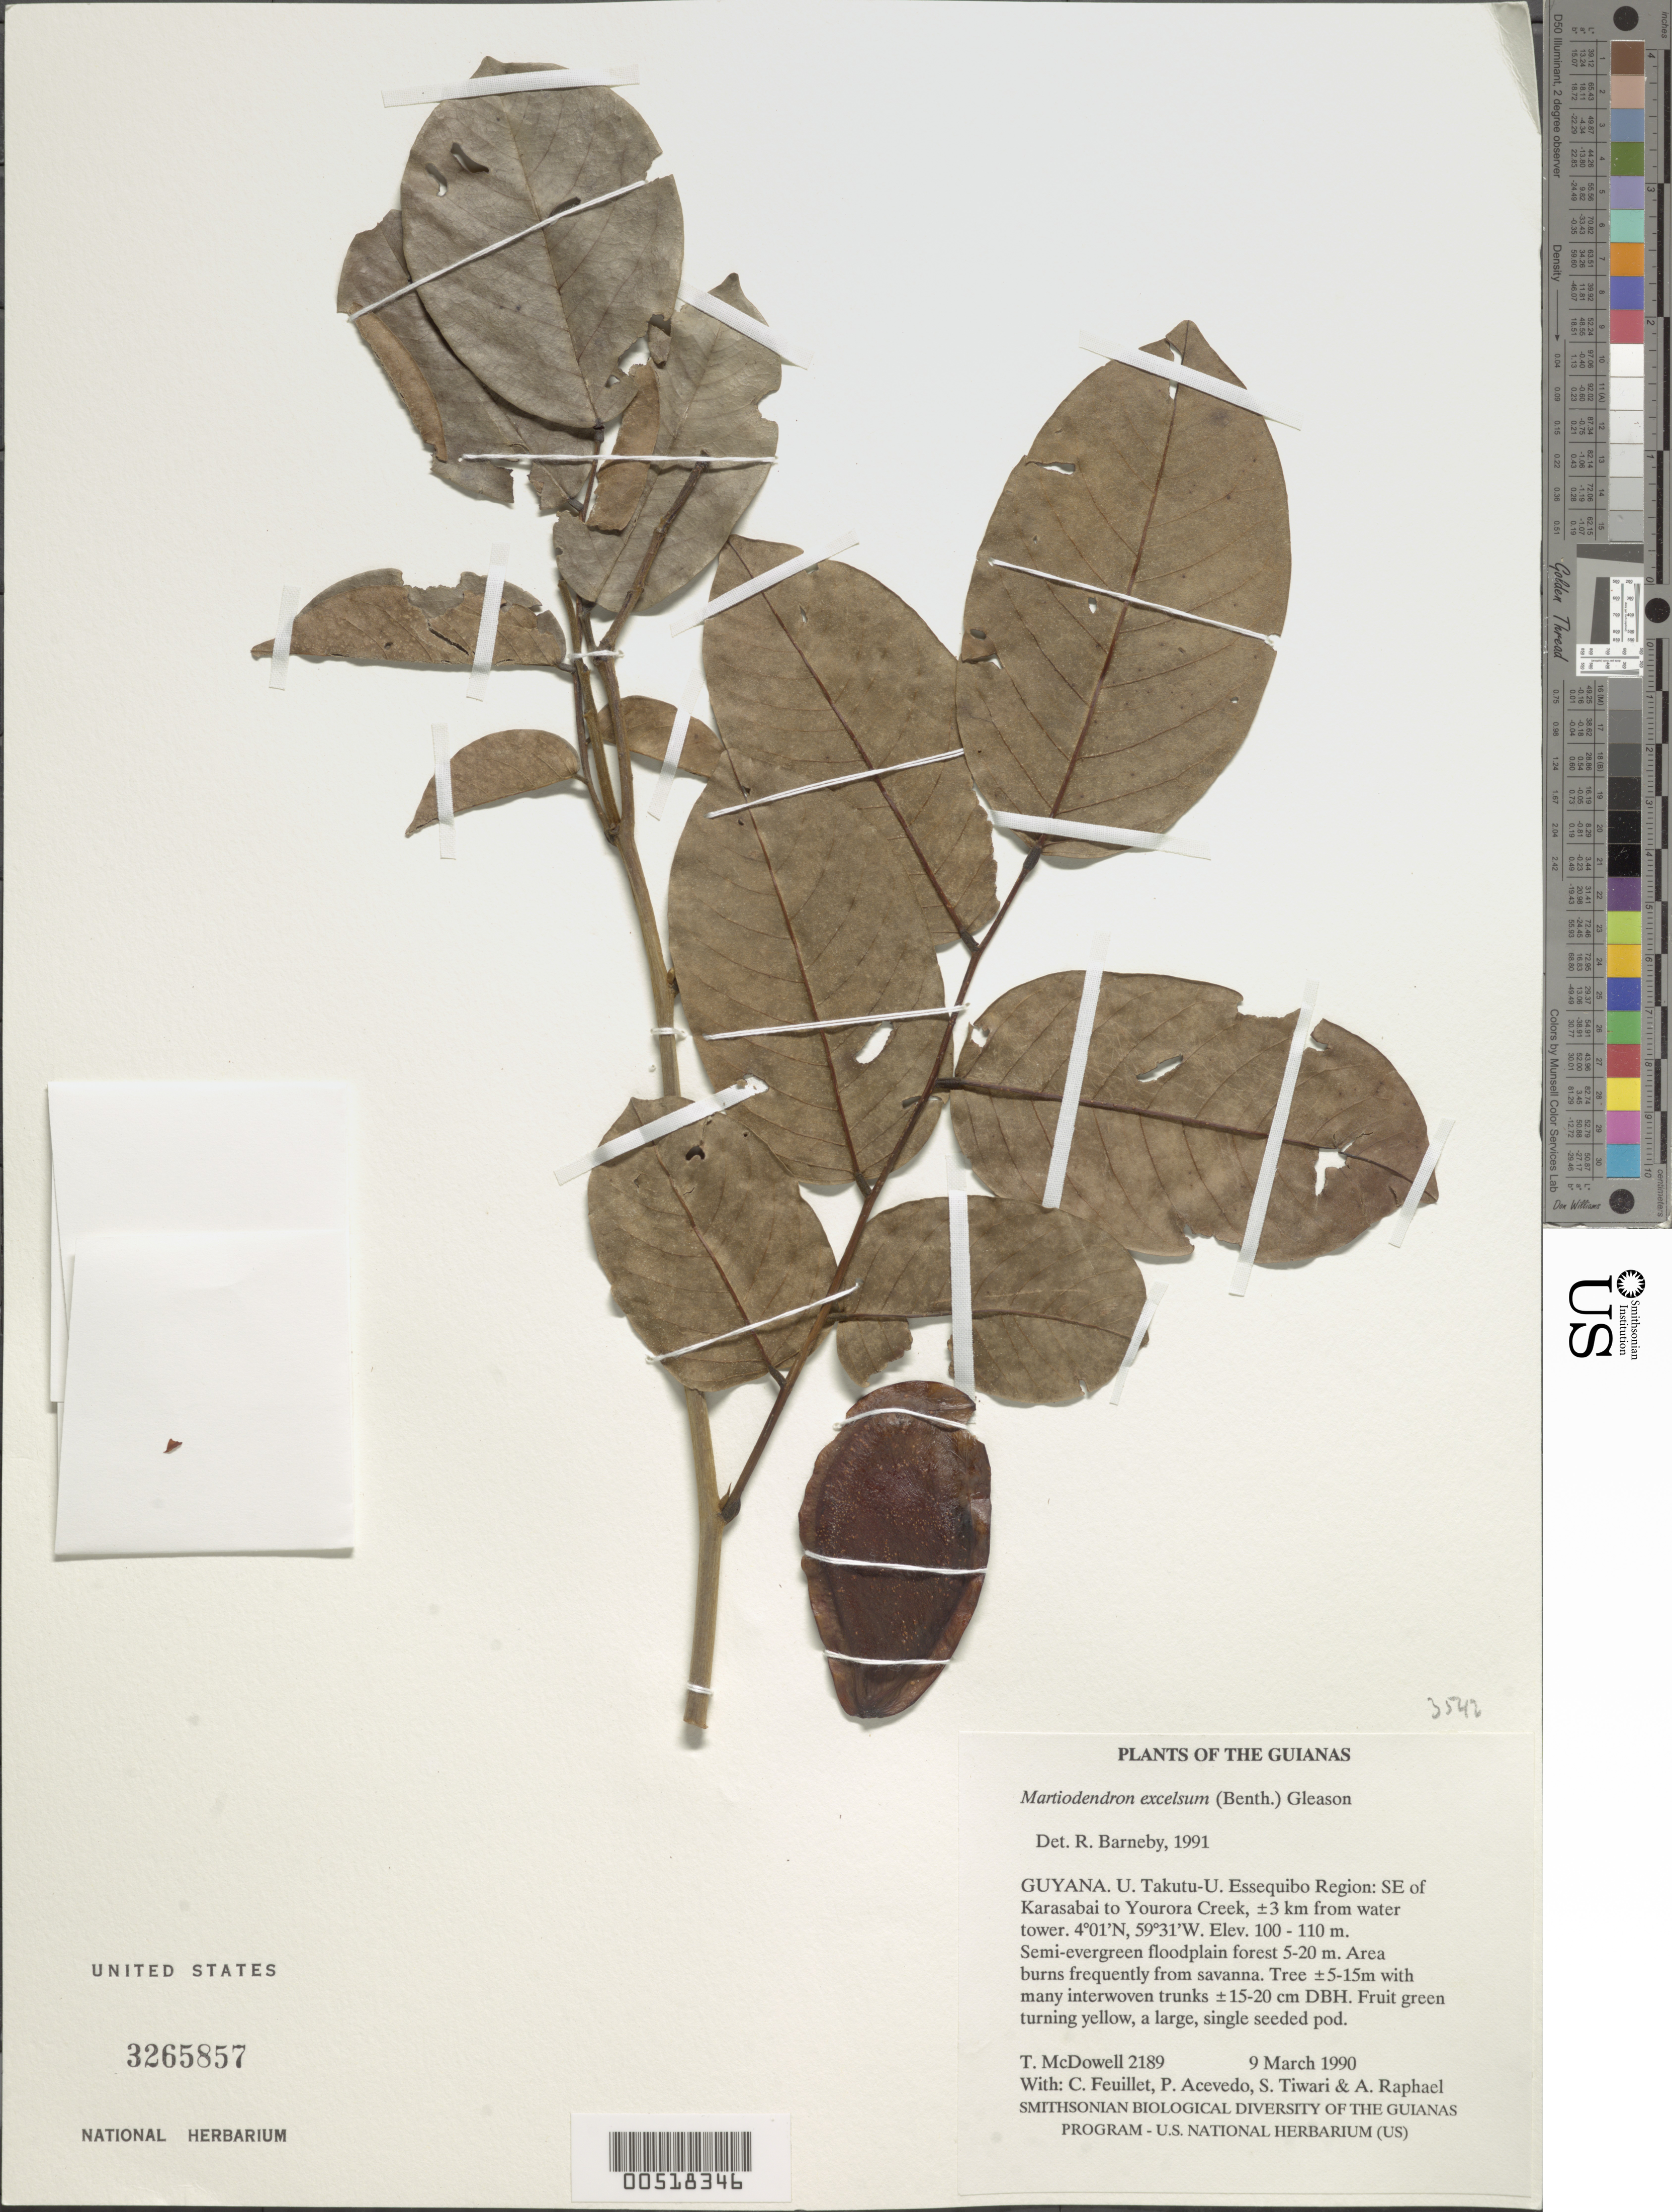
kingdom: Plantae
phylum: Tracheophyta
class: Magnoliopsida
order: Fabales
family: Fabaceae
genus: Martiodendron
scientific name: Martiodendron excelsum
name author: (Benth.) Gleason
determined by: Barneby, Rupert C., (NY)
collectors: T. McDowell, C. Feuillet, P. Acevedo-Rodr., S. Tiwari & A. Raphael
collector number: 2189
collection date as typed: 9 March 1990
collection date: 1990-03-09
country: Guyana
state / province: U. Takutu-U. Essequibo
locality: SE of Karasabai to Yourora Creek, ±3 km from water tower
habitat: Semi-evergreen floodplain forest 5-20 m. Area burns frequently from savanna and nearby gardens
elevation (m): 100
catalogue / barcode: US 3265857